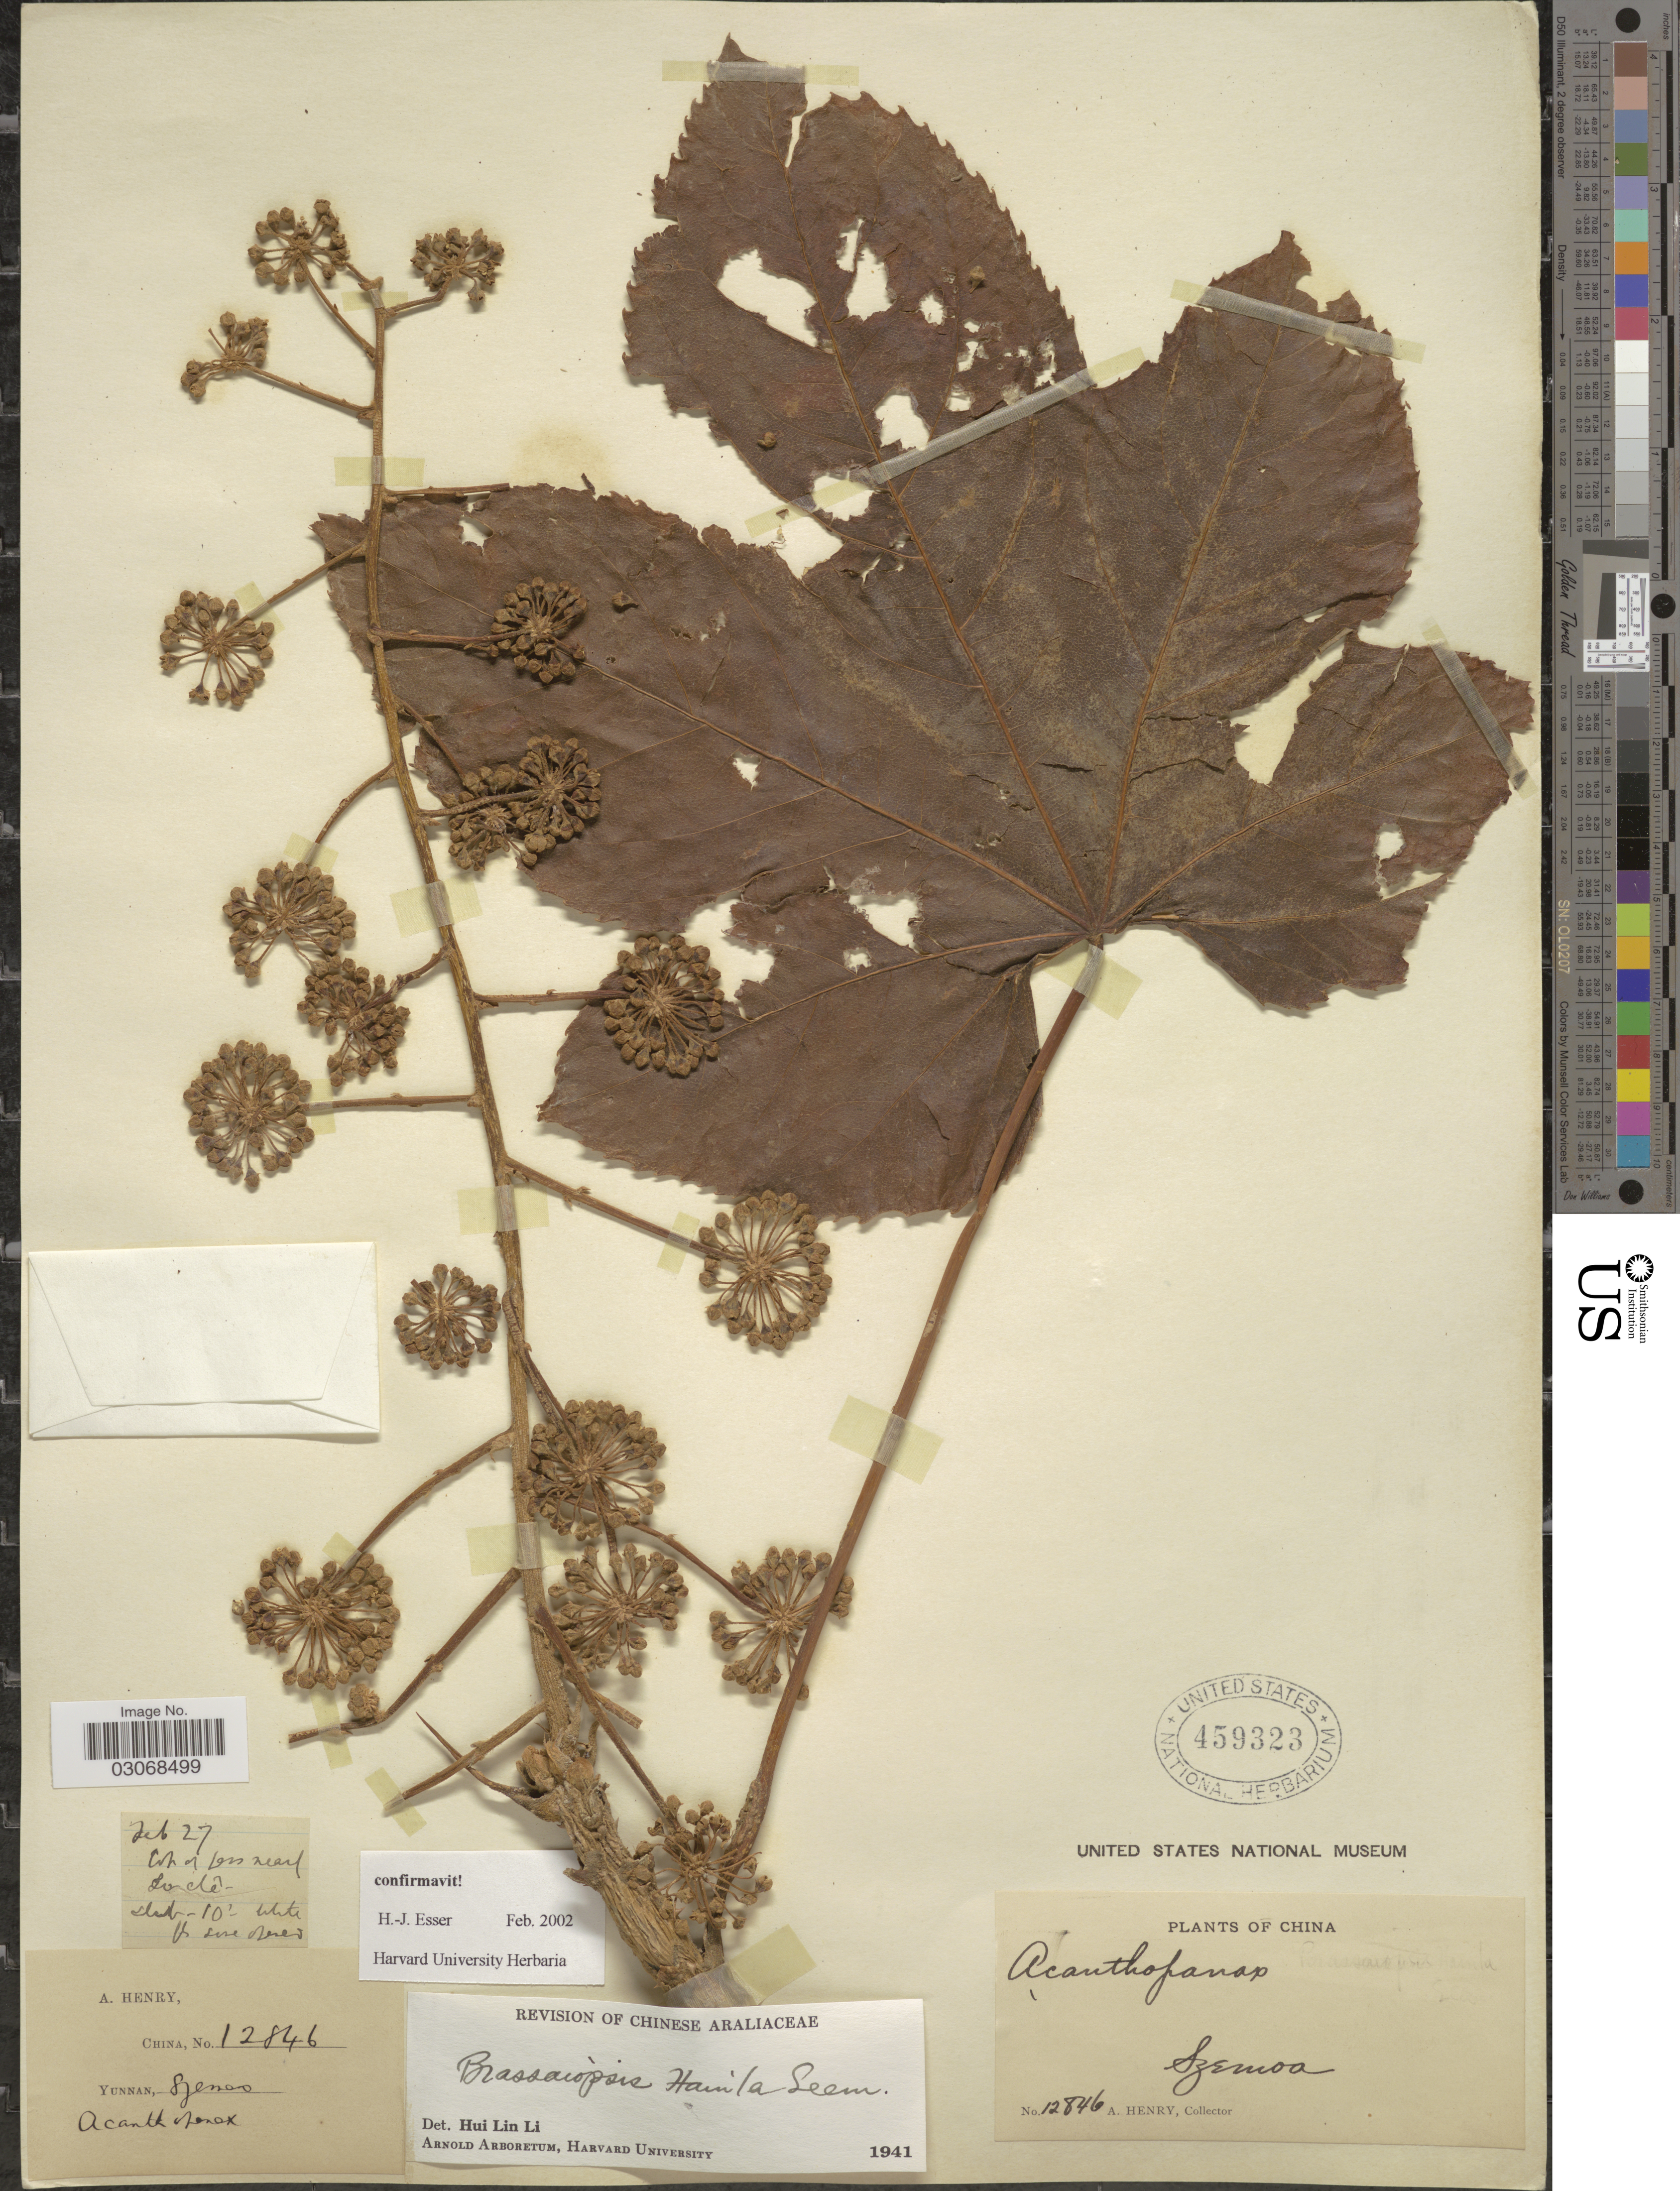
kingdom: Plantae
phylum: Tracheophyta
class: Magnoliopsida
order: Apiales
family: Araliaceae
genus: Brassaiopsis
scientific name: Brassaiopsis hainla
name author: (Buch.-Ham.) Seem.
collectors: A. Henry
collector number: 12846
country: China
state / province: Yunnan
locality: Szemoa.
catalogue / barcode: US 459323